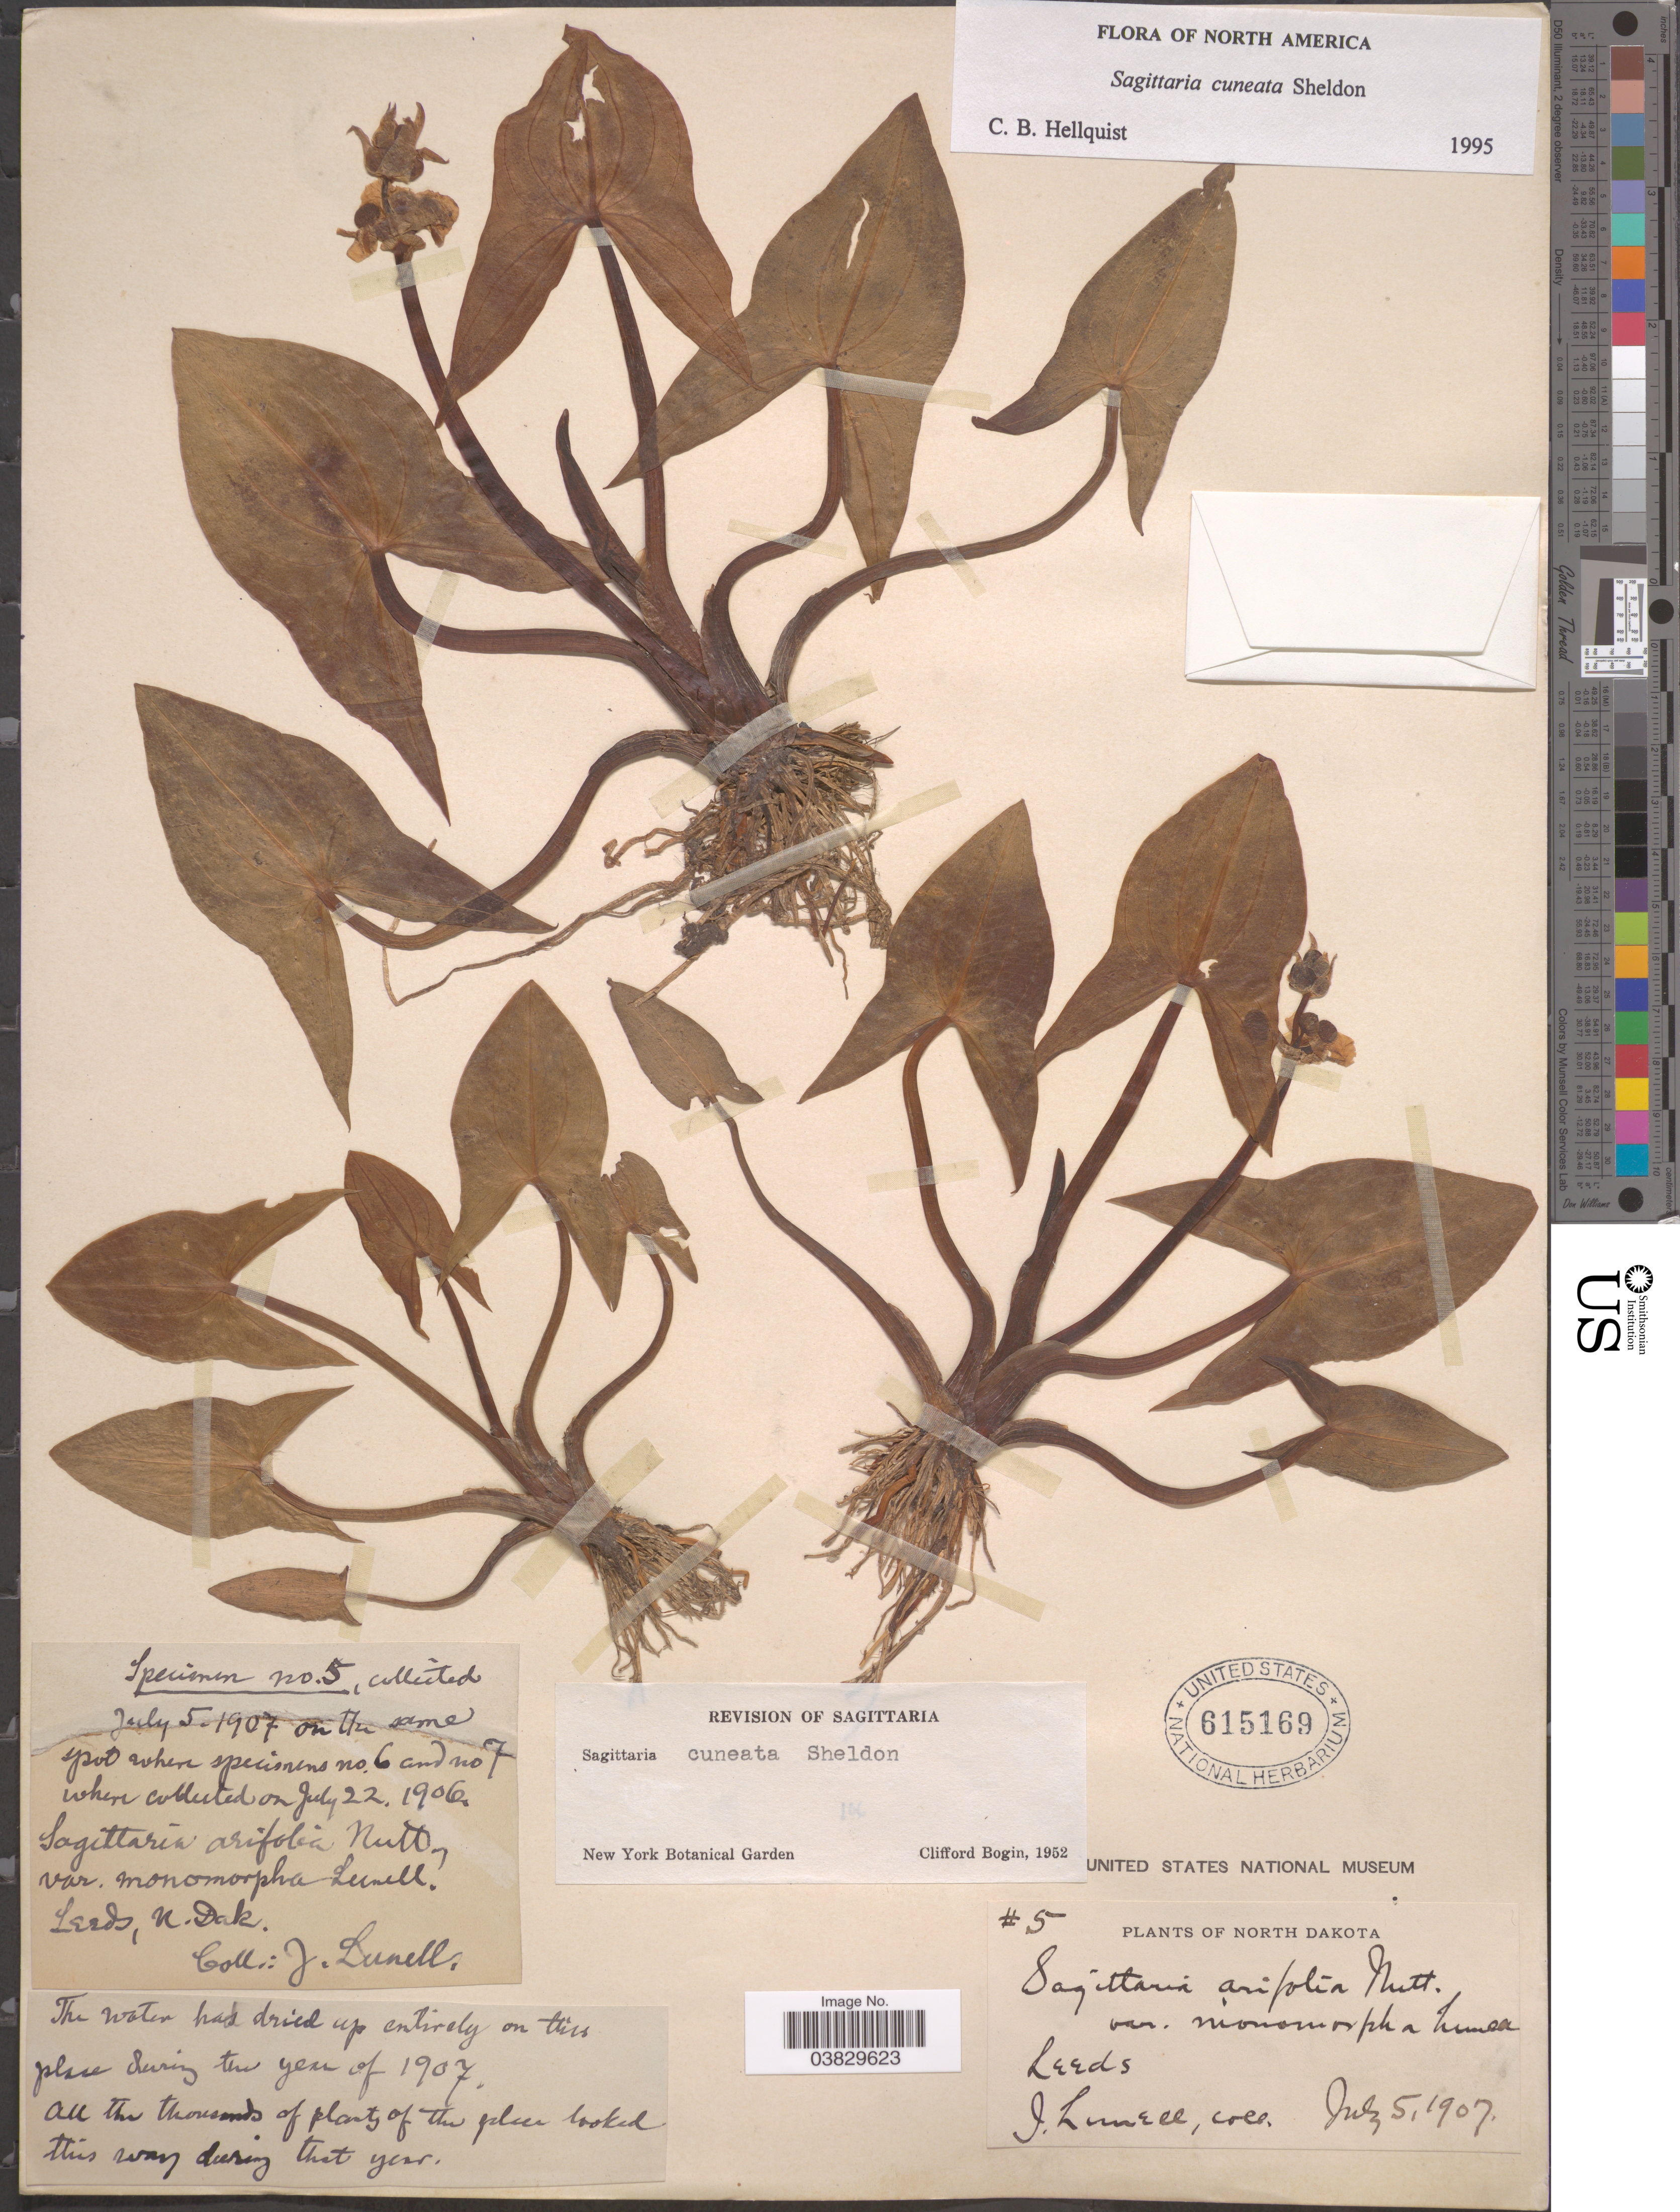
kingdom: Plantae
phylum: Tracheophyta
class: Liliopsida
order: Alismatales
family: Alismataceae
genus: Sagittaria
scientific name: Sagittaria cuneata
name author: E. Sheld.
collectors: J. Lunell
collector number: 5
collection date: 1907-07-05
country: United States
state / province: North Dakota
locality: Leeds.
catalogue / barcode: US 615169